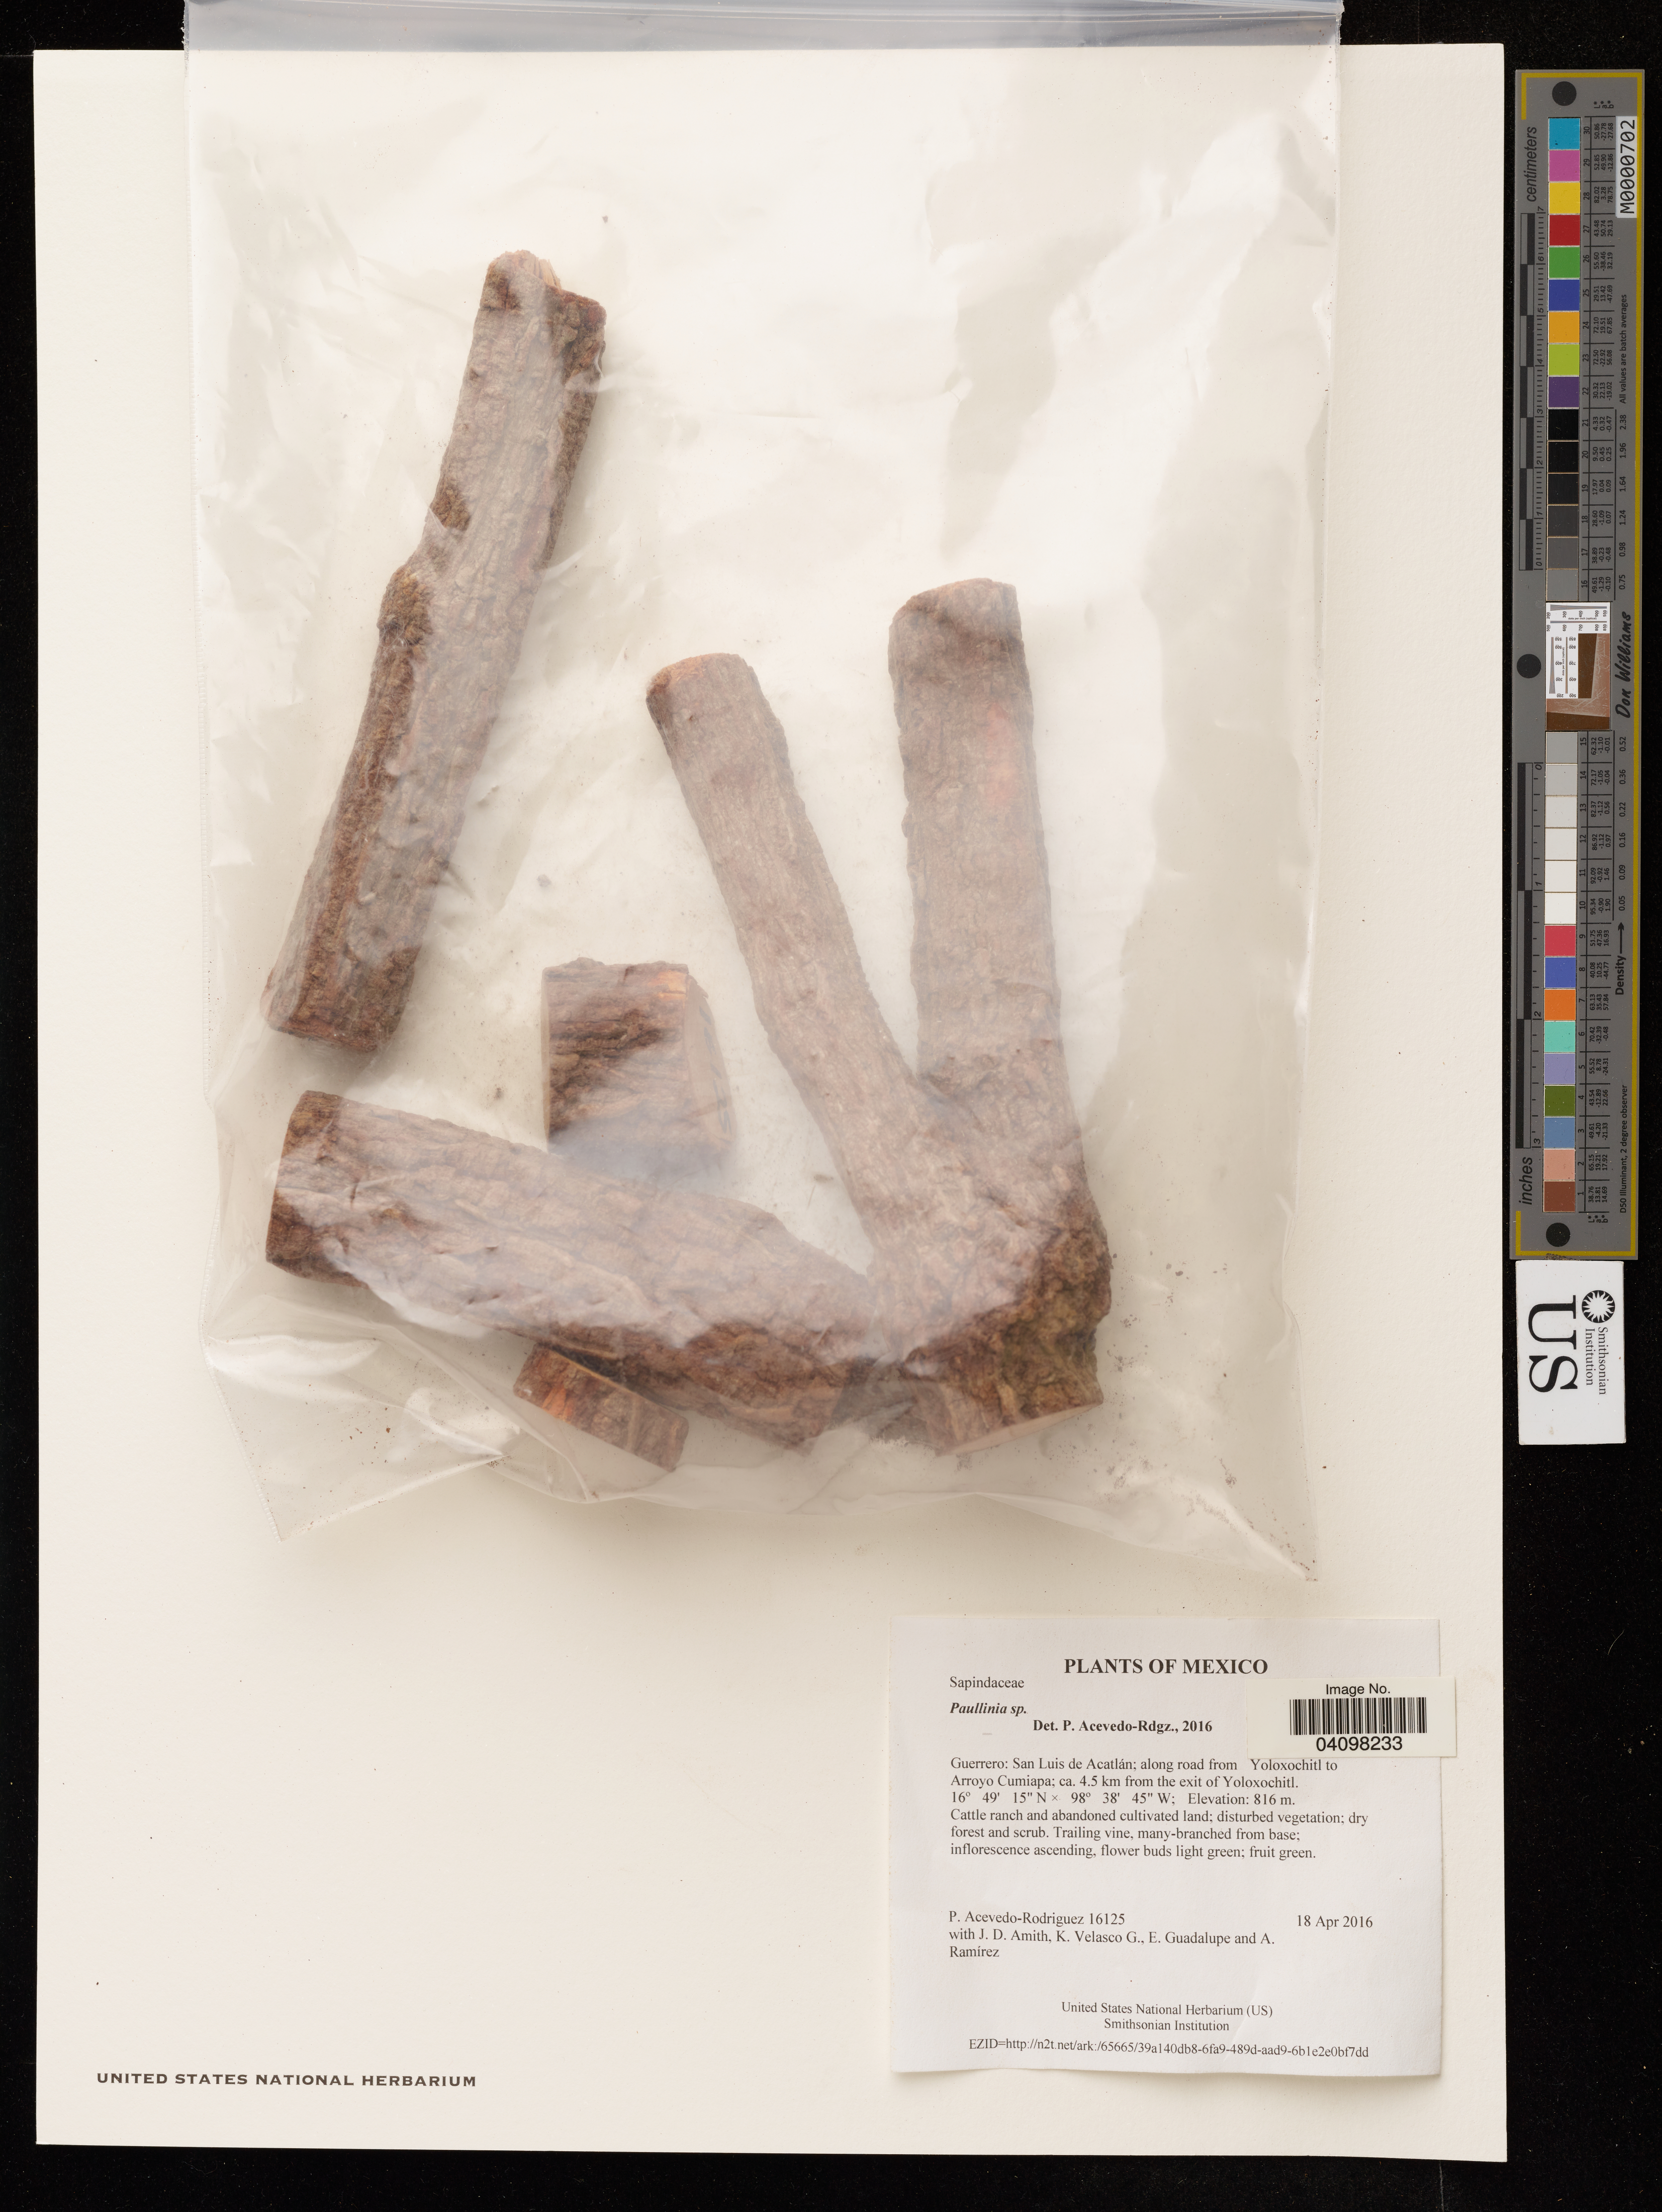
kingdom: Plantae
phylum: Tracheophyta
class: Magnoliopsida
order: Sapindales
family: Sapindaceae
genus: Paullinia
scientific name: Paullinia sp.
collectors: P. Acevedo-Rodr., J. D. Amith, K. Velasco G. & E. Guadalupe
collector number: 16125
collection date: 2016-04-18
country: Mexico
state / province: Guerrero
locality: San Luis de Acatlán; along road from Yoloxochitl to Arroyo Cumiapa; ca. 4.5 km from the exit of Yoloxochitl.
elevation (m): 816